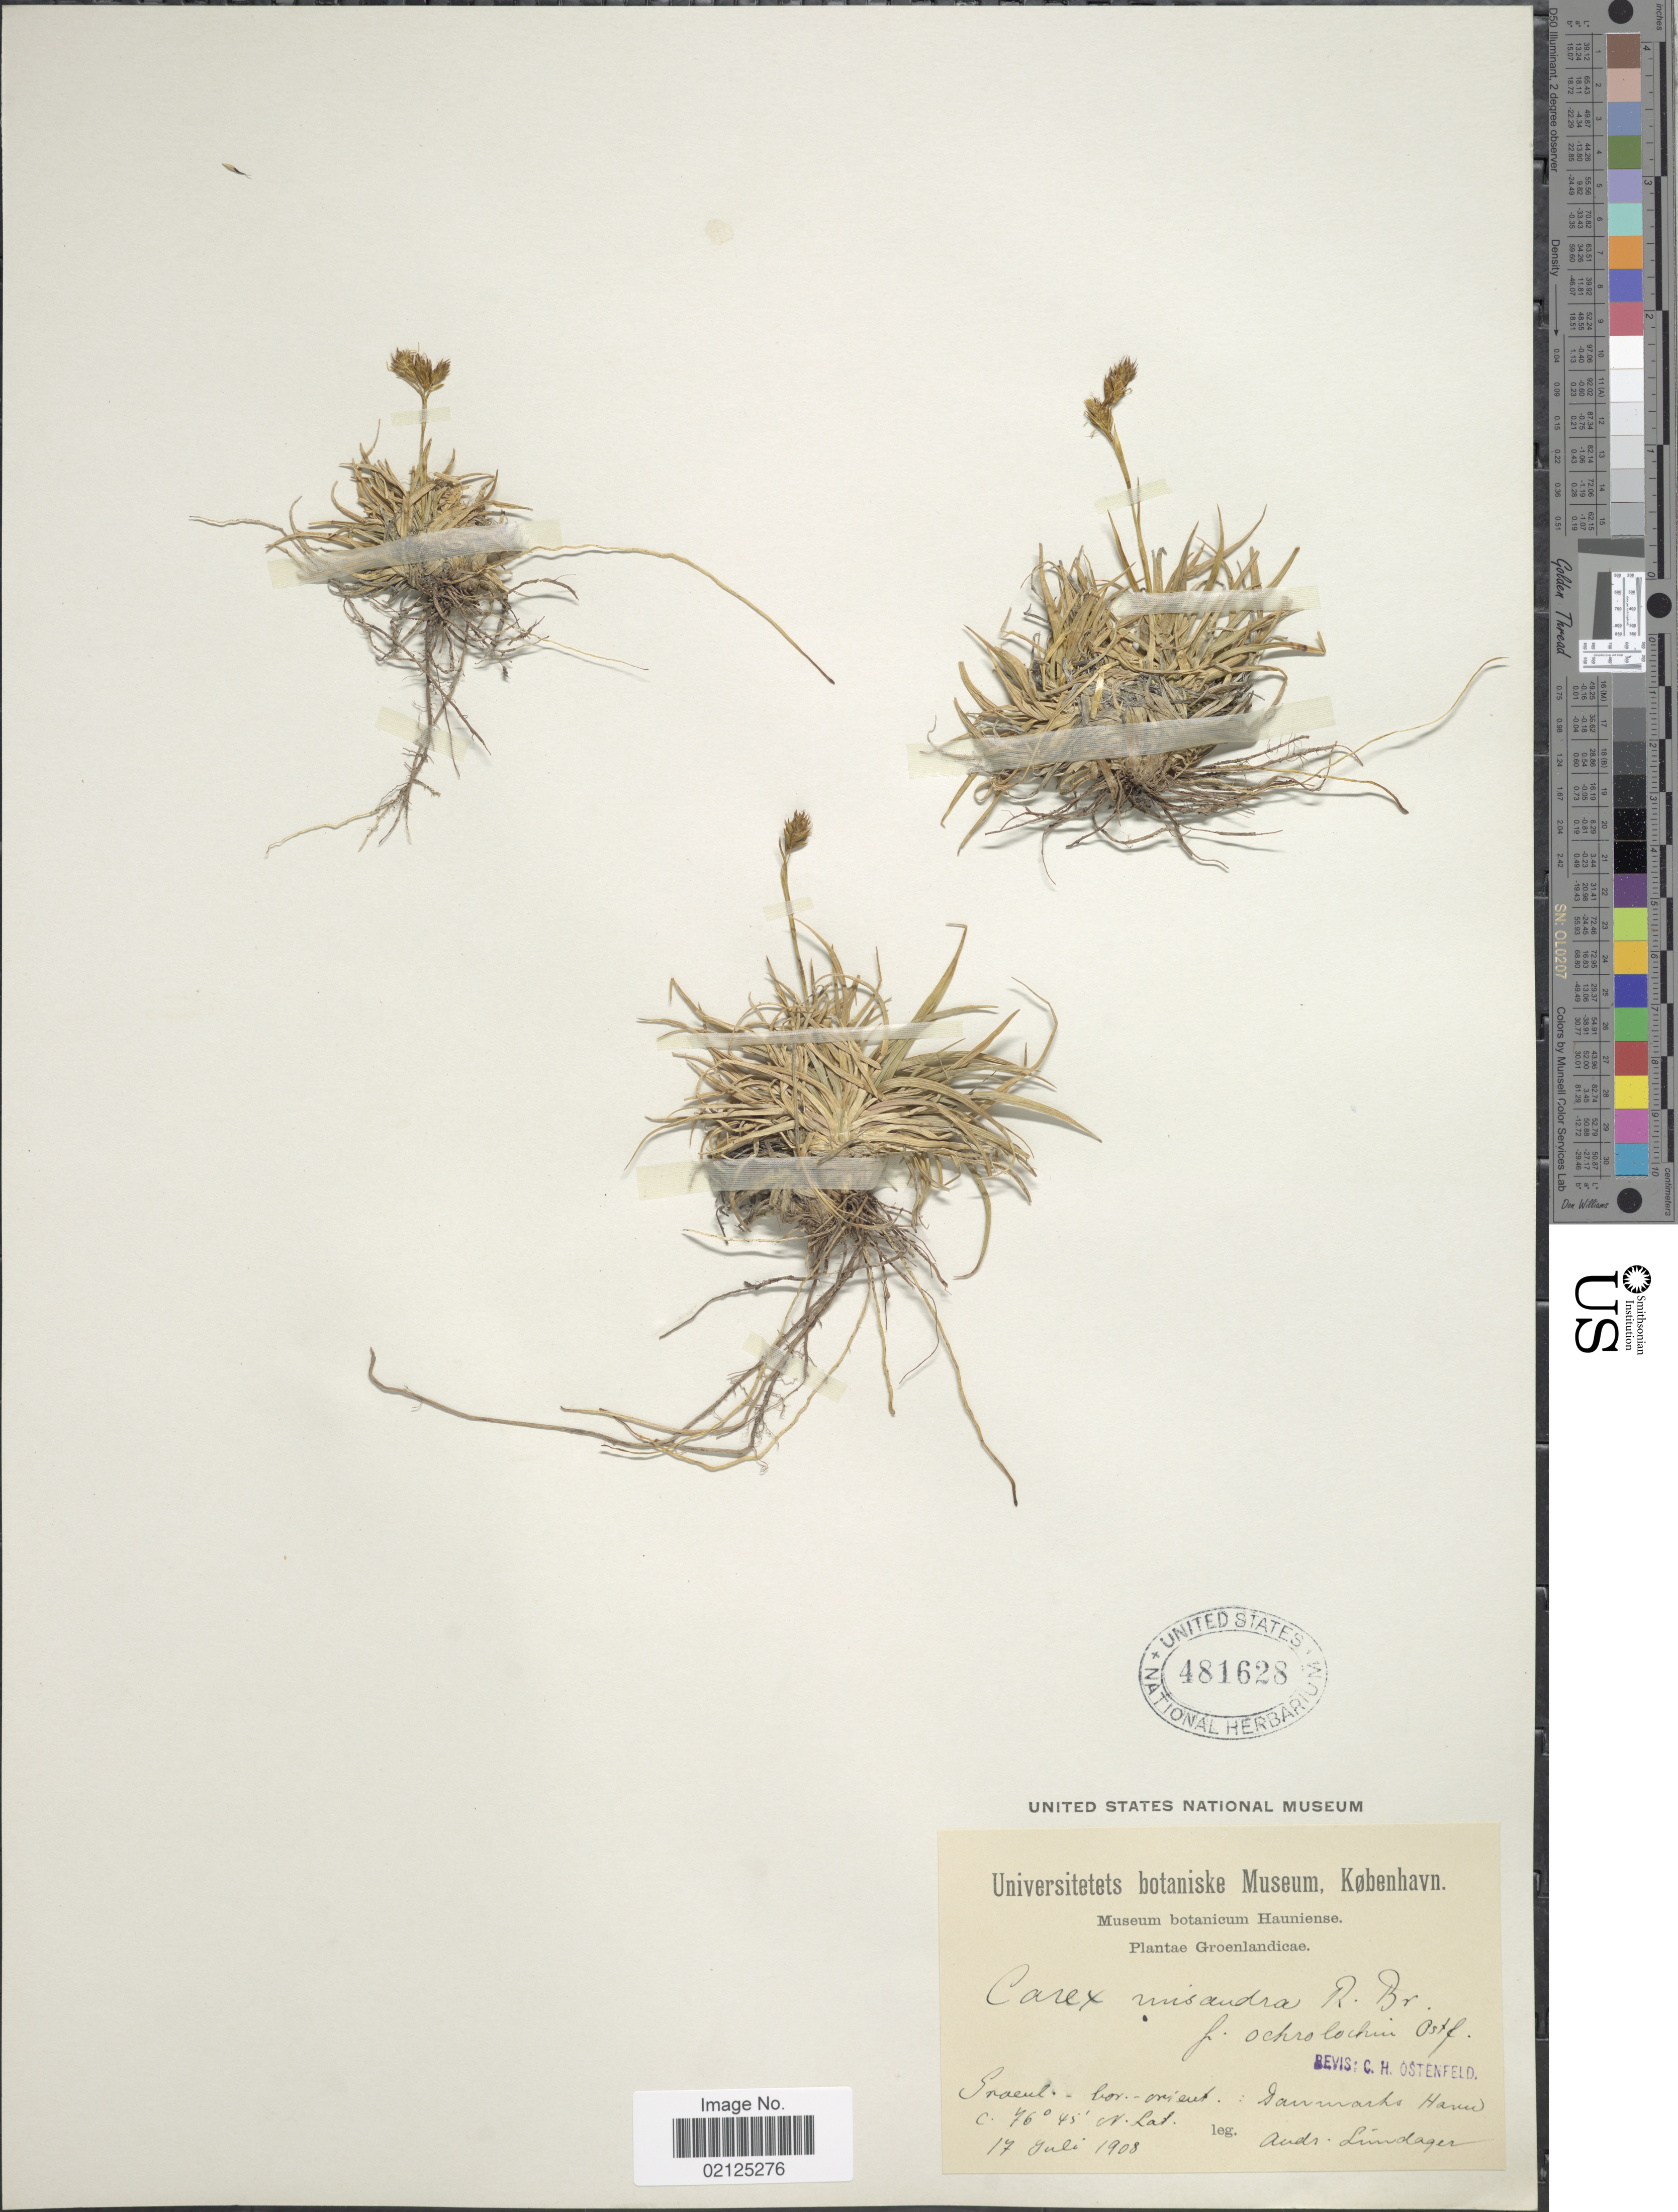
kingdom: Plantae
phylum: Tracheophyta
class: Liliopsida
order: Poales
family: Cyperaceae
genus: Carex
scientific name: Carex fuliginosa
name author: Schkuhr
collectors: A. Lundager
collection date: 1908-07-17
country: Greenland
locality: bor - orient: Danmarkshavn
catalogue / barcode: US 481628